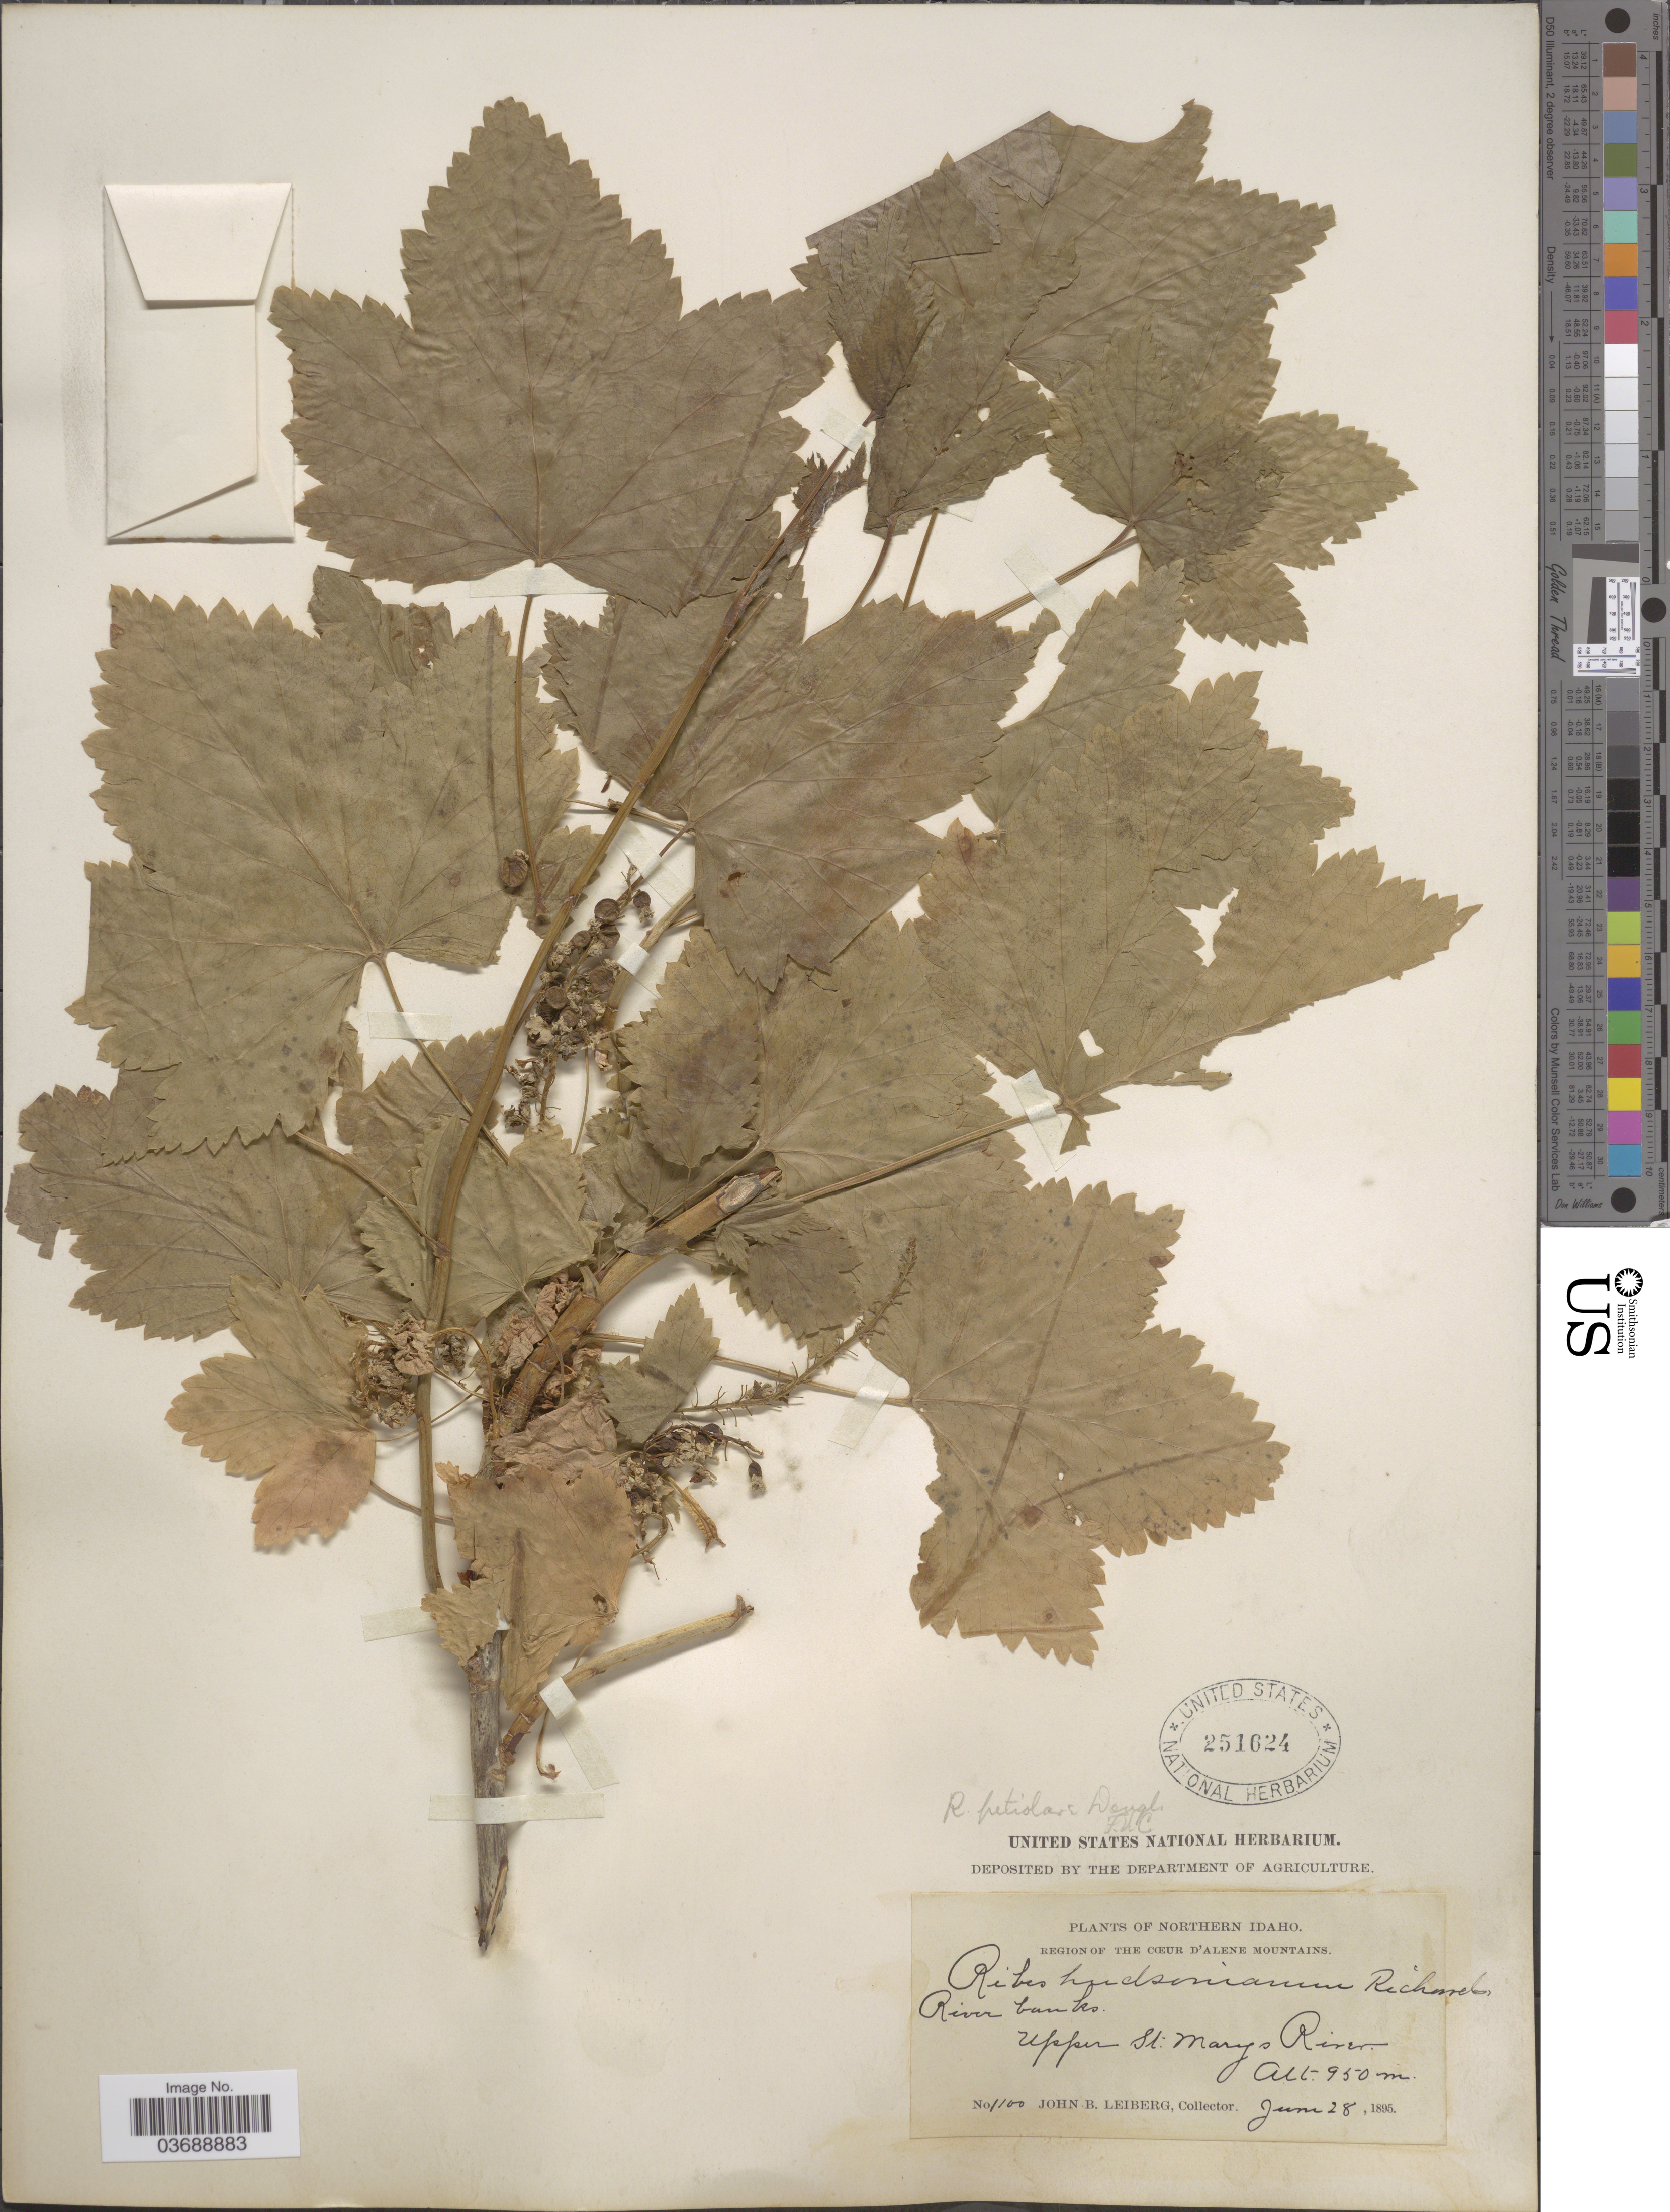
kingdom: Plantae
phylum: Tracheophyta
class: Magnoliopsida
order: Saxifragales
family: Grossulariaceae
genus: Ribes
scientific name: Ribes petiolare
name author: Douglas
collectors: J. B. Leiberg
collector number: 1100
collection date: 1895-06-28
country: United States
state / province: Idaho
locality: Northern Idaho. Region of the Cœur d'Alene Mountains. Upper St. Marys River.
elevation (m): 950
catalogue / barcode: US 251624